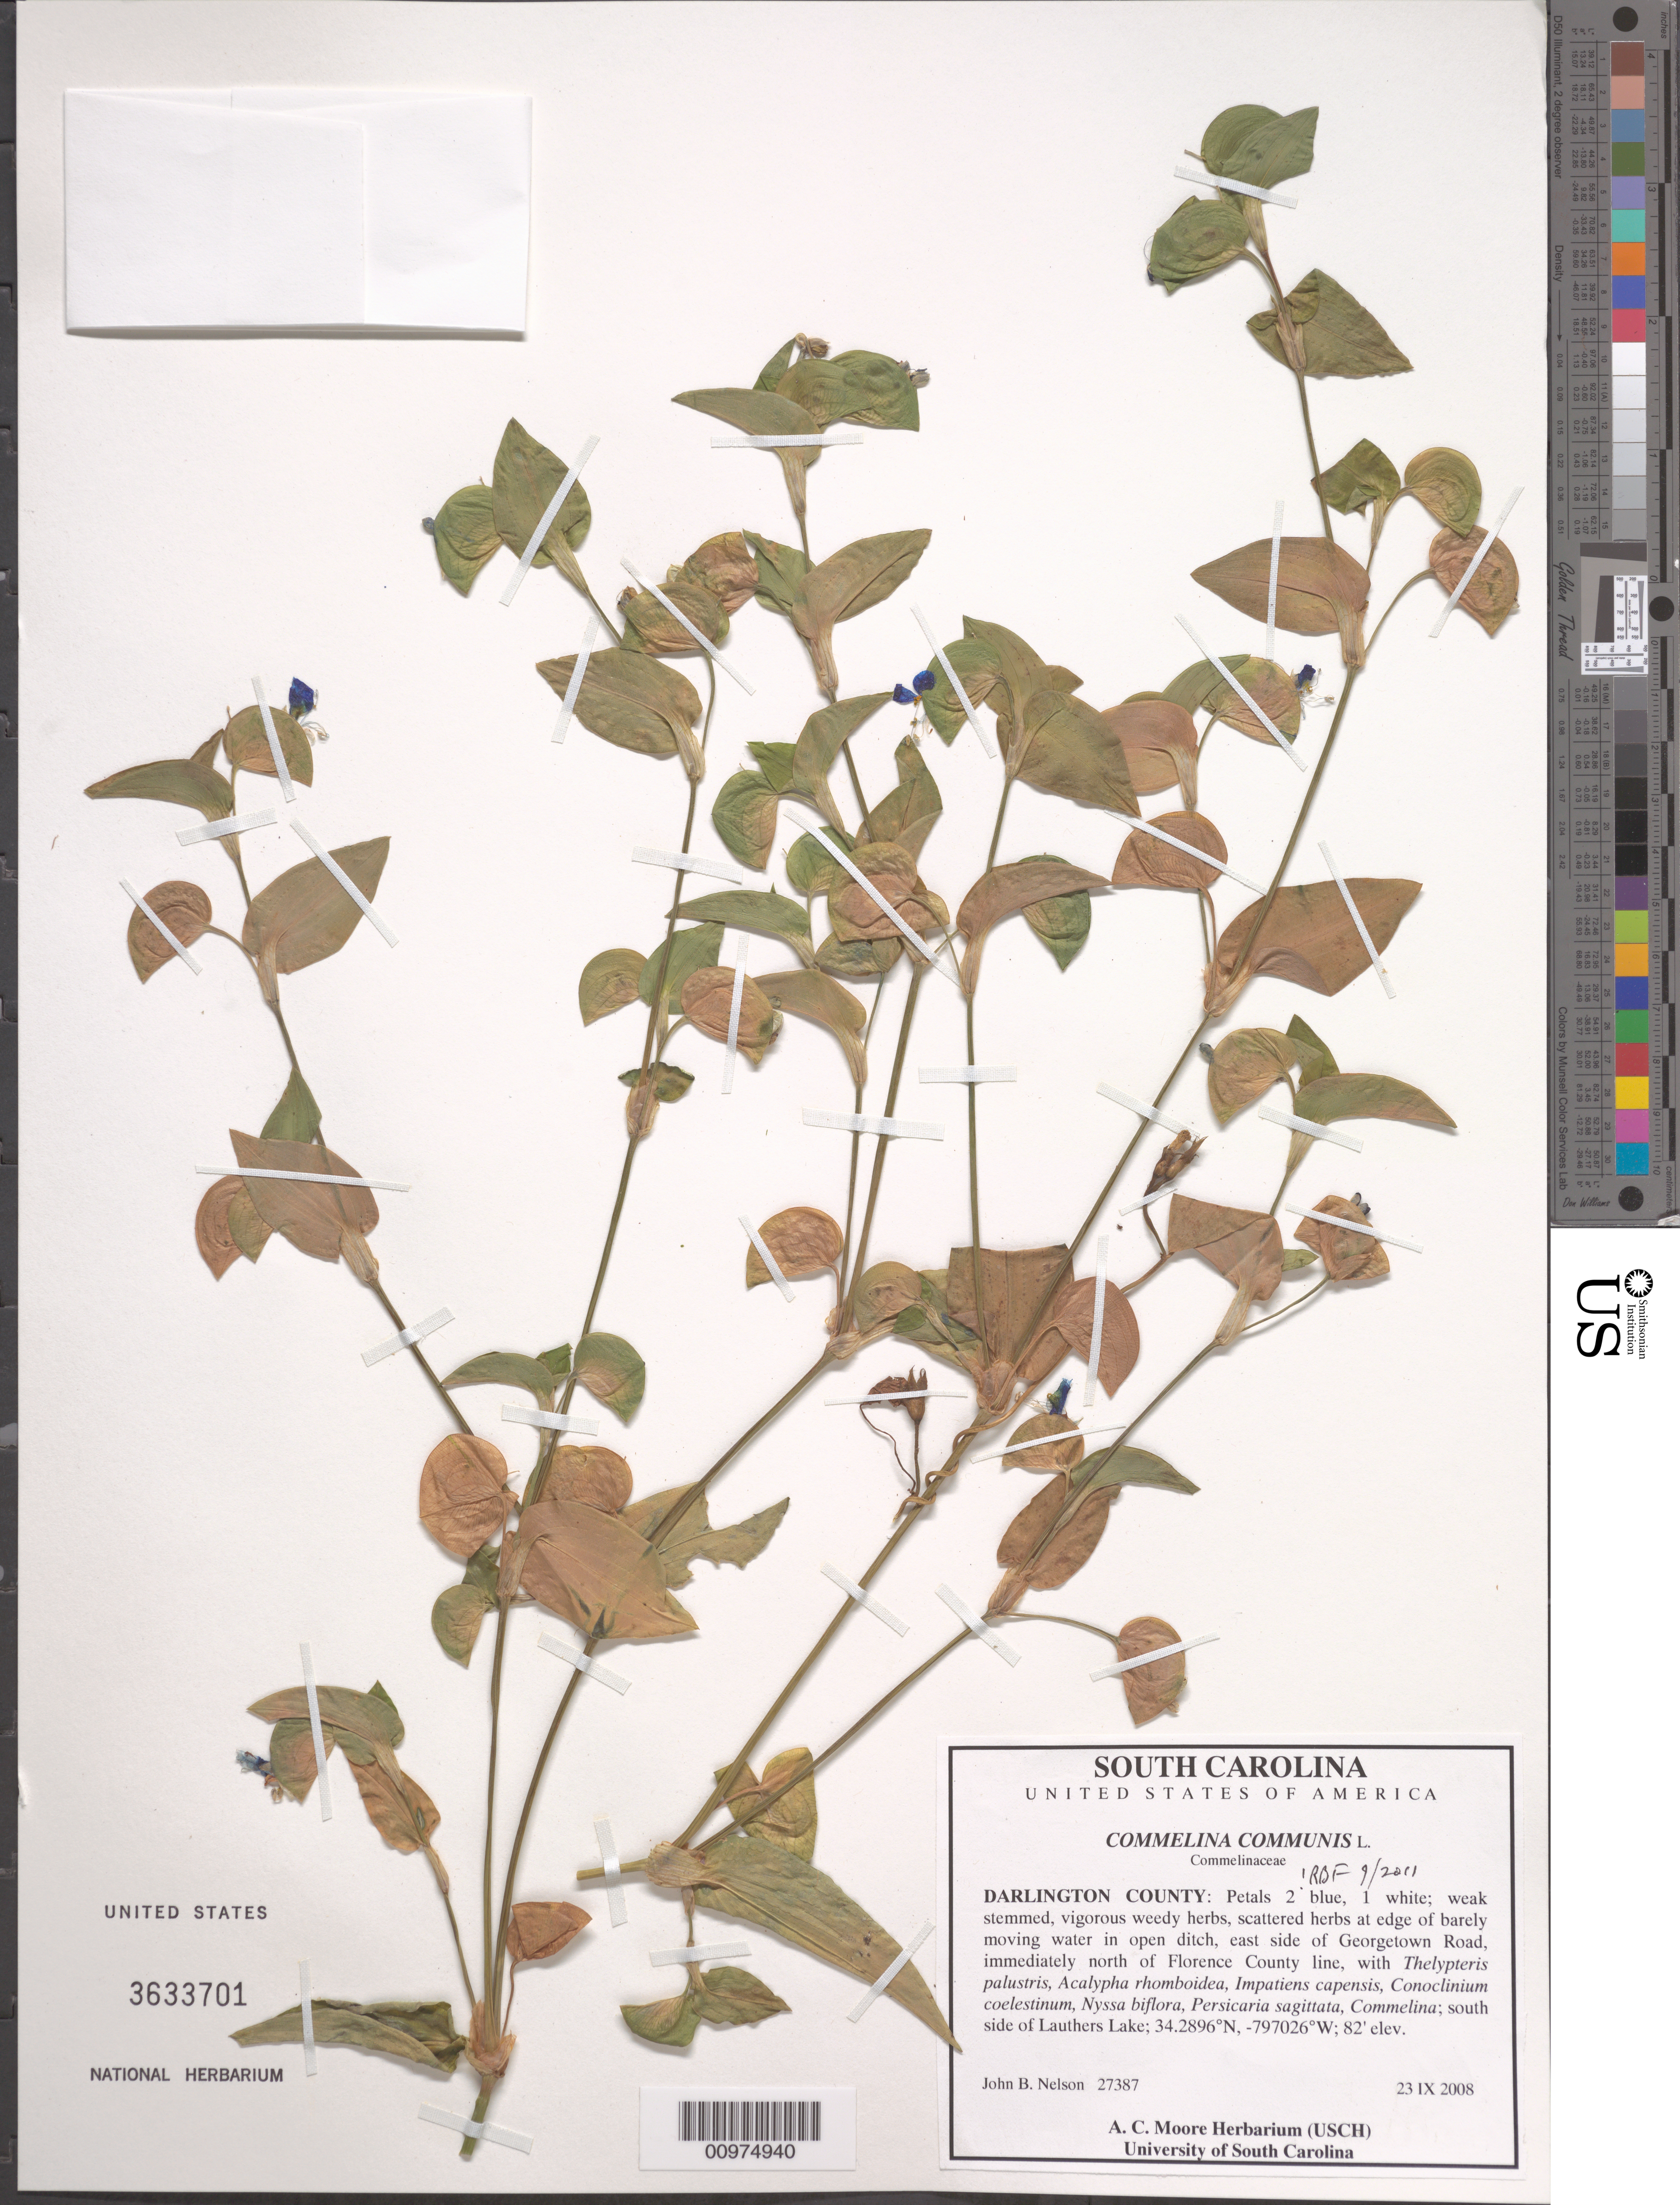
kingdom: Plantae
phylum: Tracheophyta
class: Liliopsida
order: Commelinales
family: Commelinaceae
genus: Commelina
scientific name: Commelina communis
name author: L.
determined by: Faden, Robert B., (US), Smithsonian Institution - National Museum of Natural History (UNITED STATES)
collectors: J. Nelson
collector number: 27387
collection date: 2008-11-23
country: United States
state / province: South Carolina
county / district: Florence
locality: south side of Lauthers Lake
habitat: herbs at edge of barely moving water in open ditch....with Thelypteris palustris, Acalypha rhomboidea, Impatiens capensis, Conoclinium coelestinum, Nyssa biflora, Persicaris sagittata, Commelina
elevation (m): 25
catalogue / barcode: US 3633701